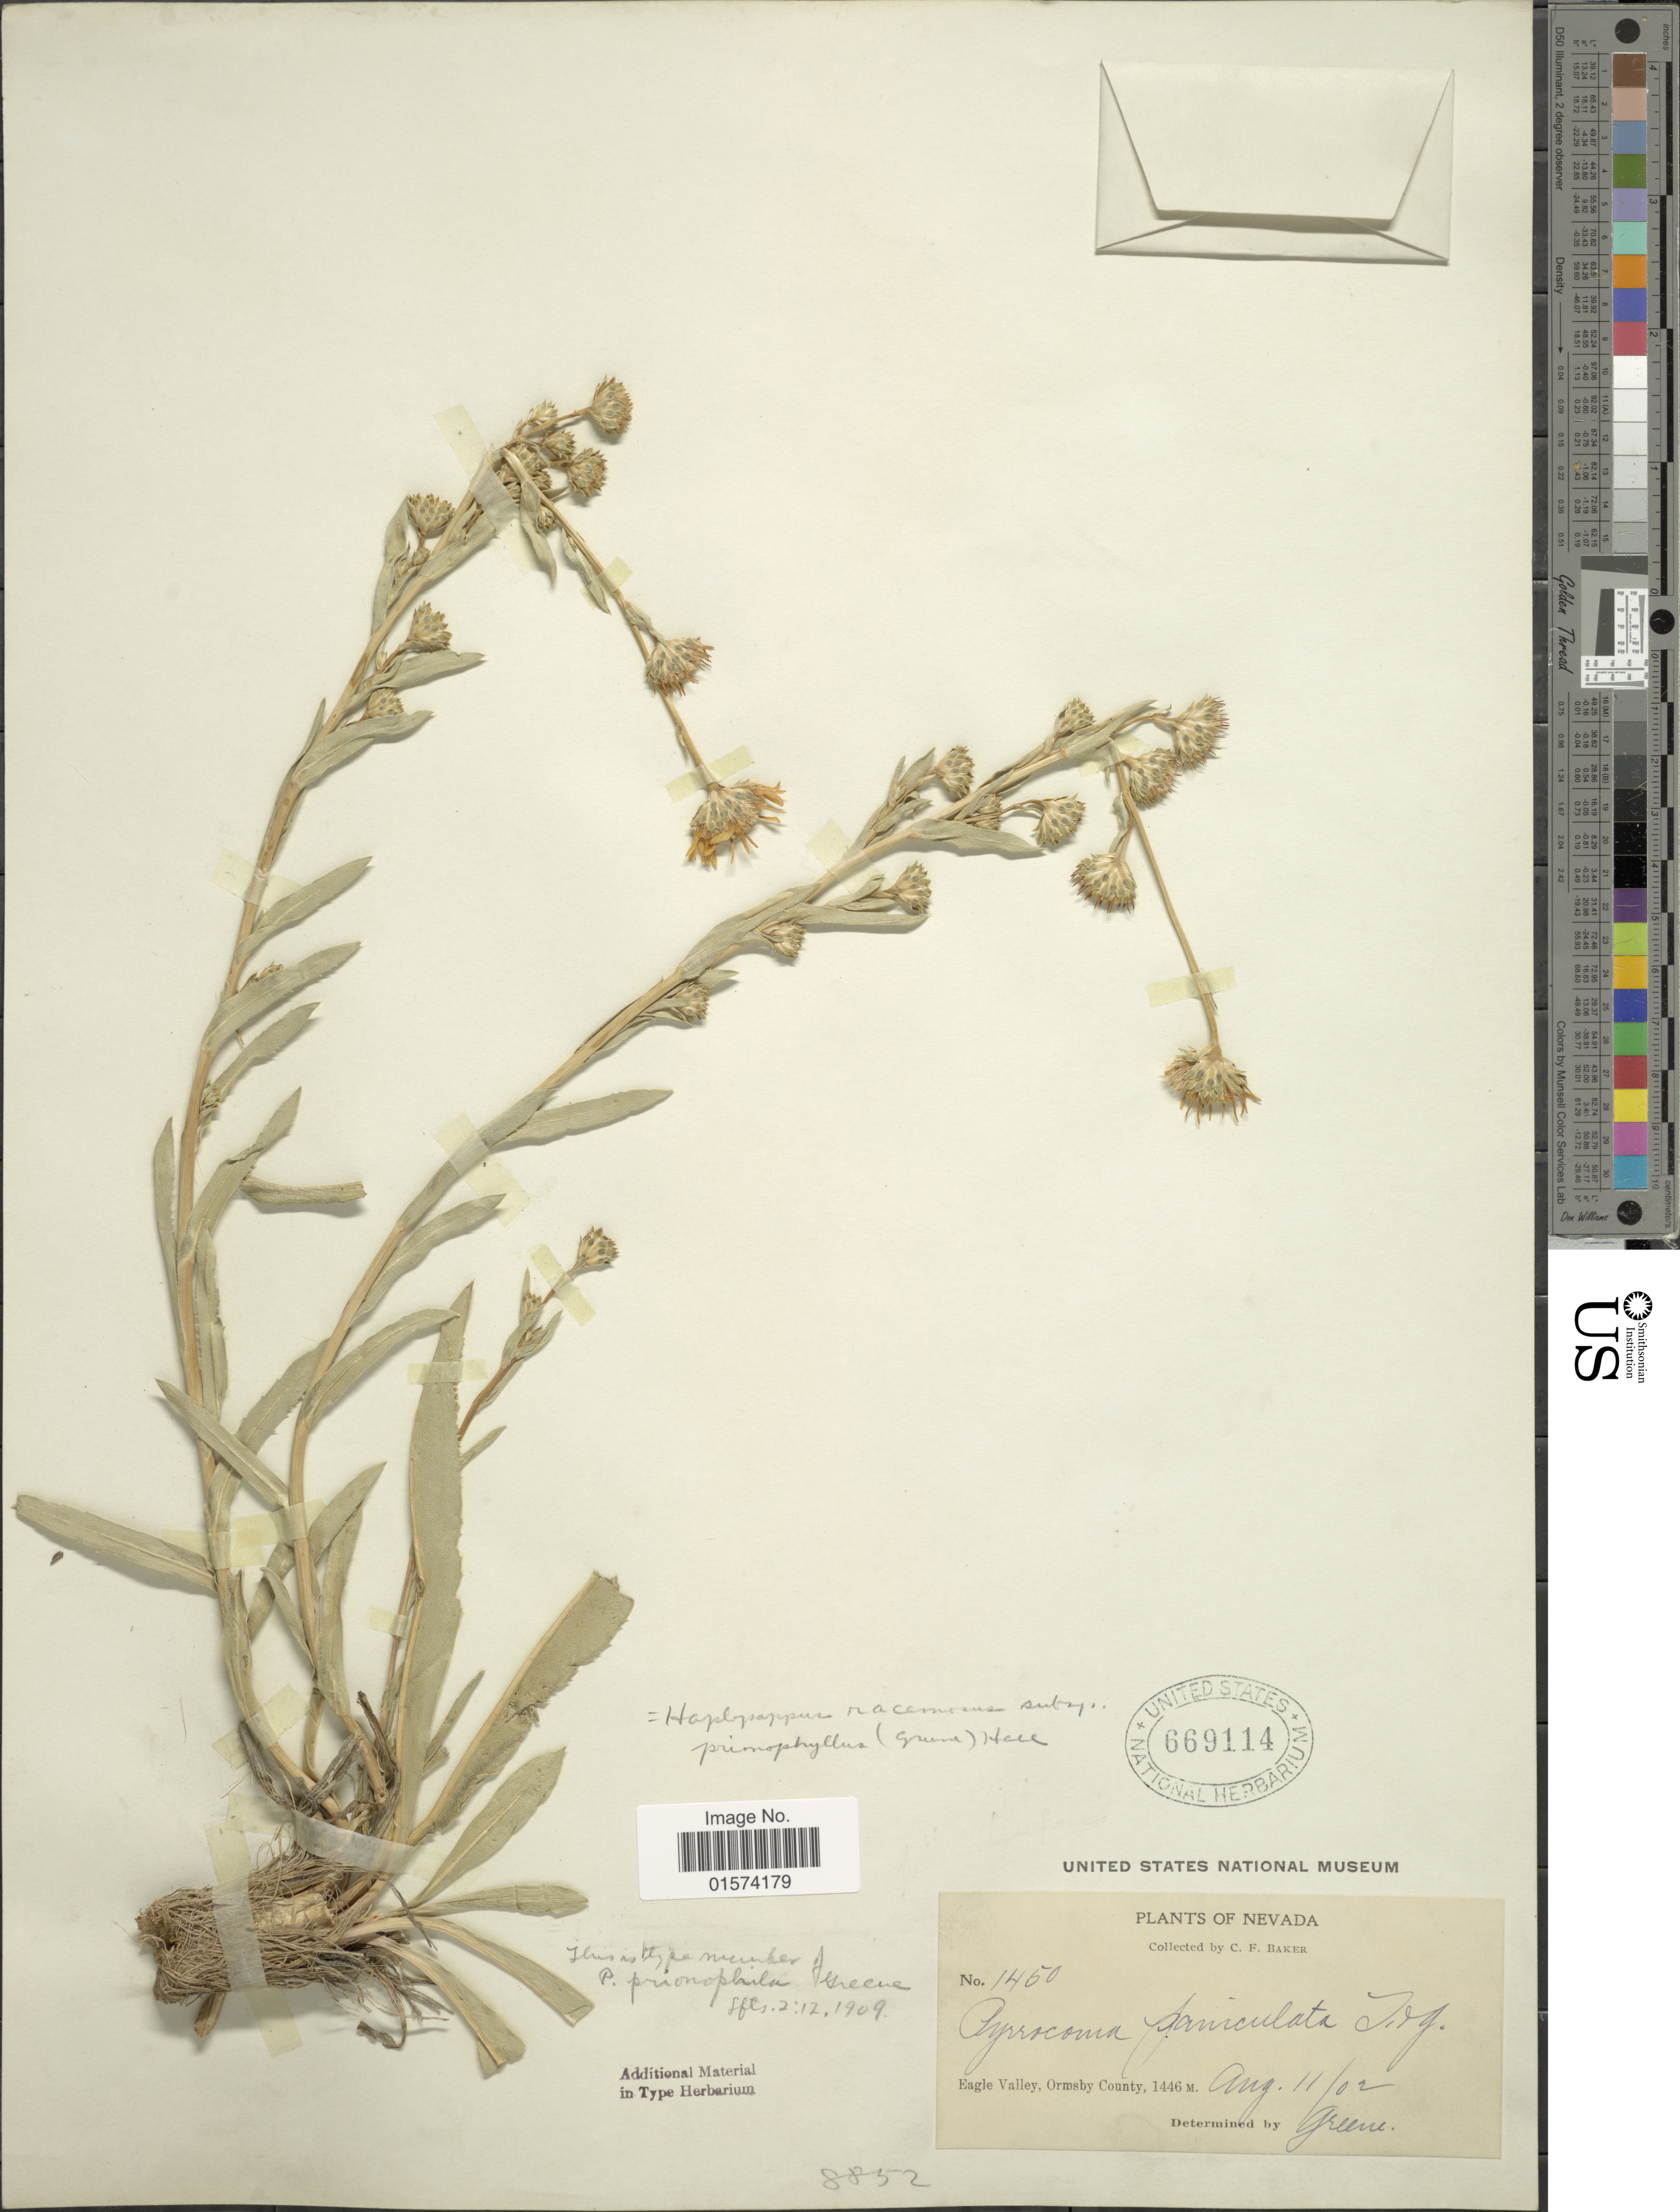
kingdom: Plantae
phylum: Tracheophyta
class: Magnoliopsida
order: Asterales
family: Asteraceae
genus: Pyrrocoma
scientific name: Pyrrocoma racemosa var. racemosa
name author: (Nutt.) Torr. & A. Gray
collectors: C. F. Baker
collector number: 1450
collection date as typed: Transcribed d/m/y: 11/8/2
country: United States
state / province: Nevada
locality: Eagle Valley, Ormsby County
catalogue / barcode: US 669114